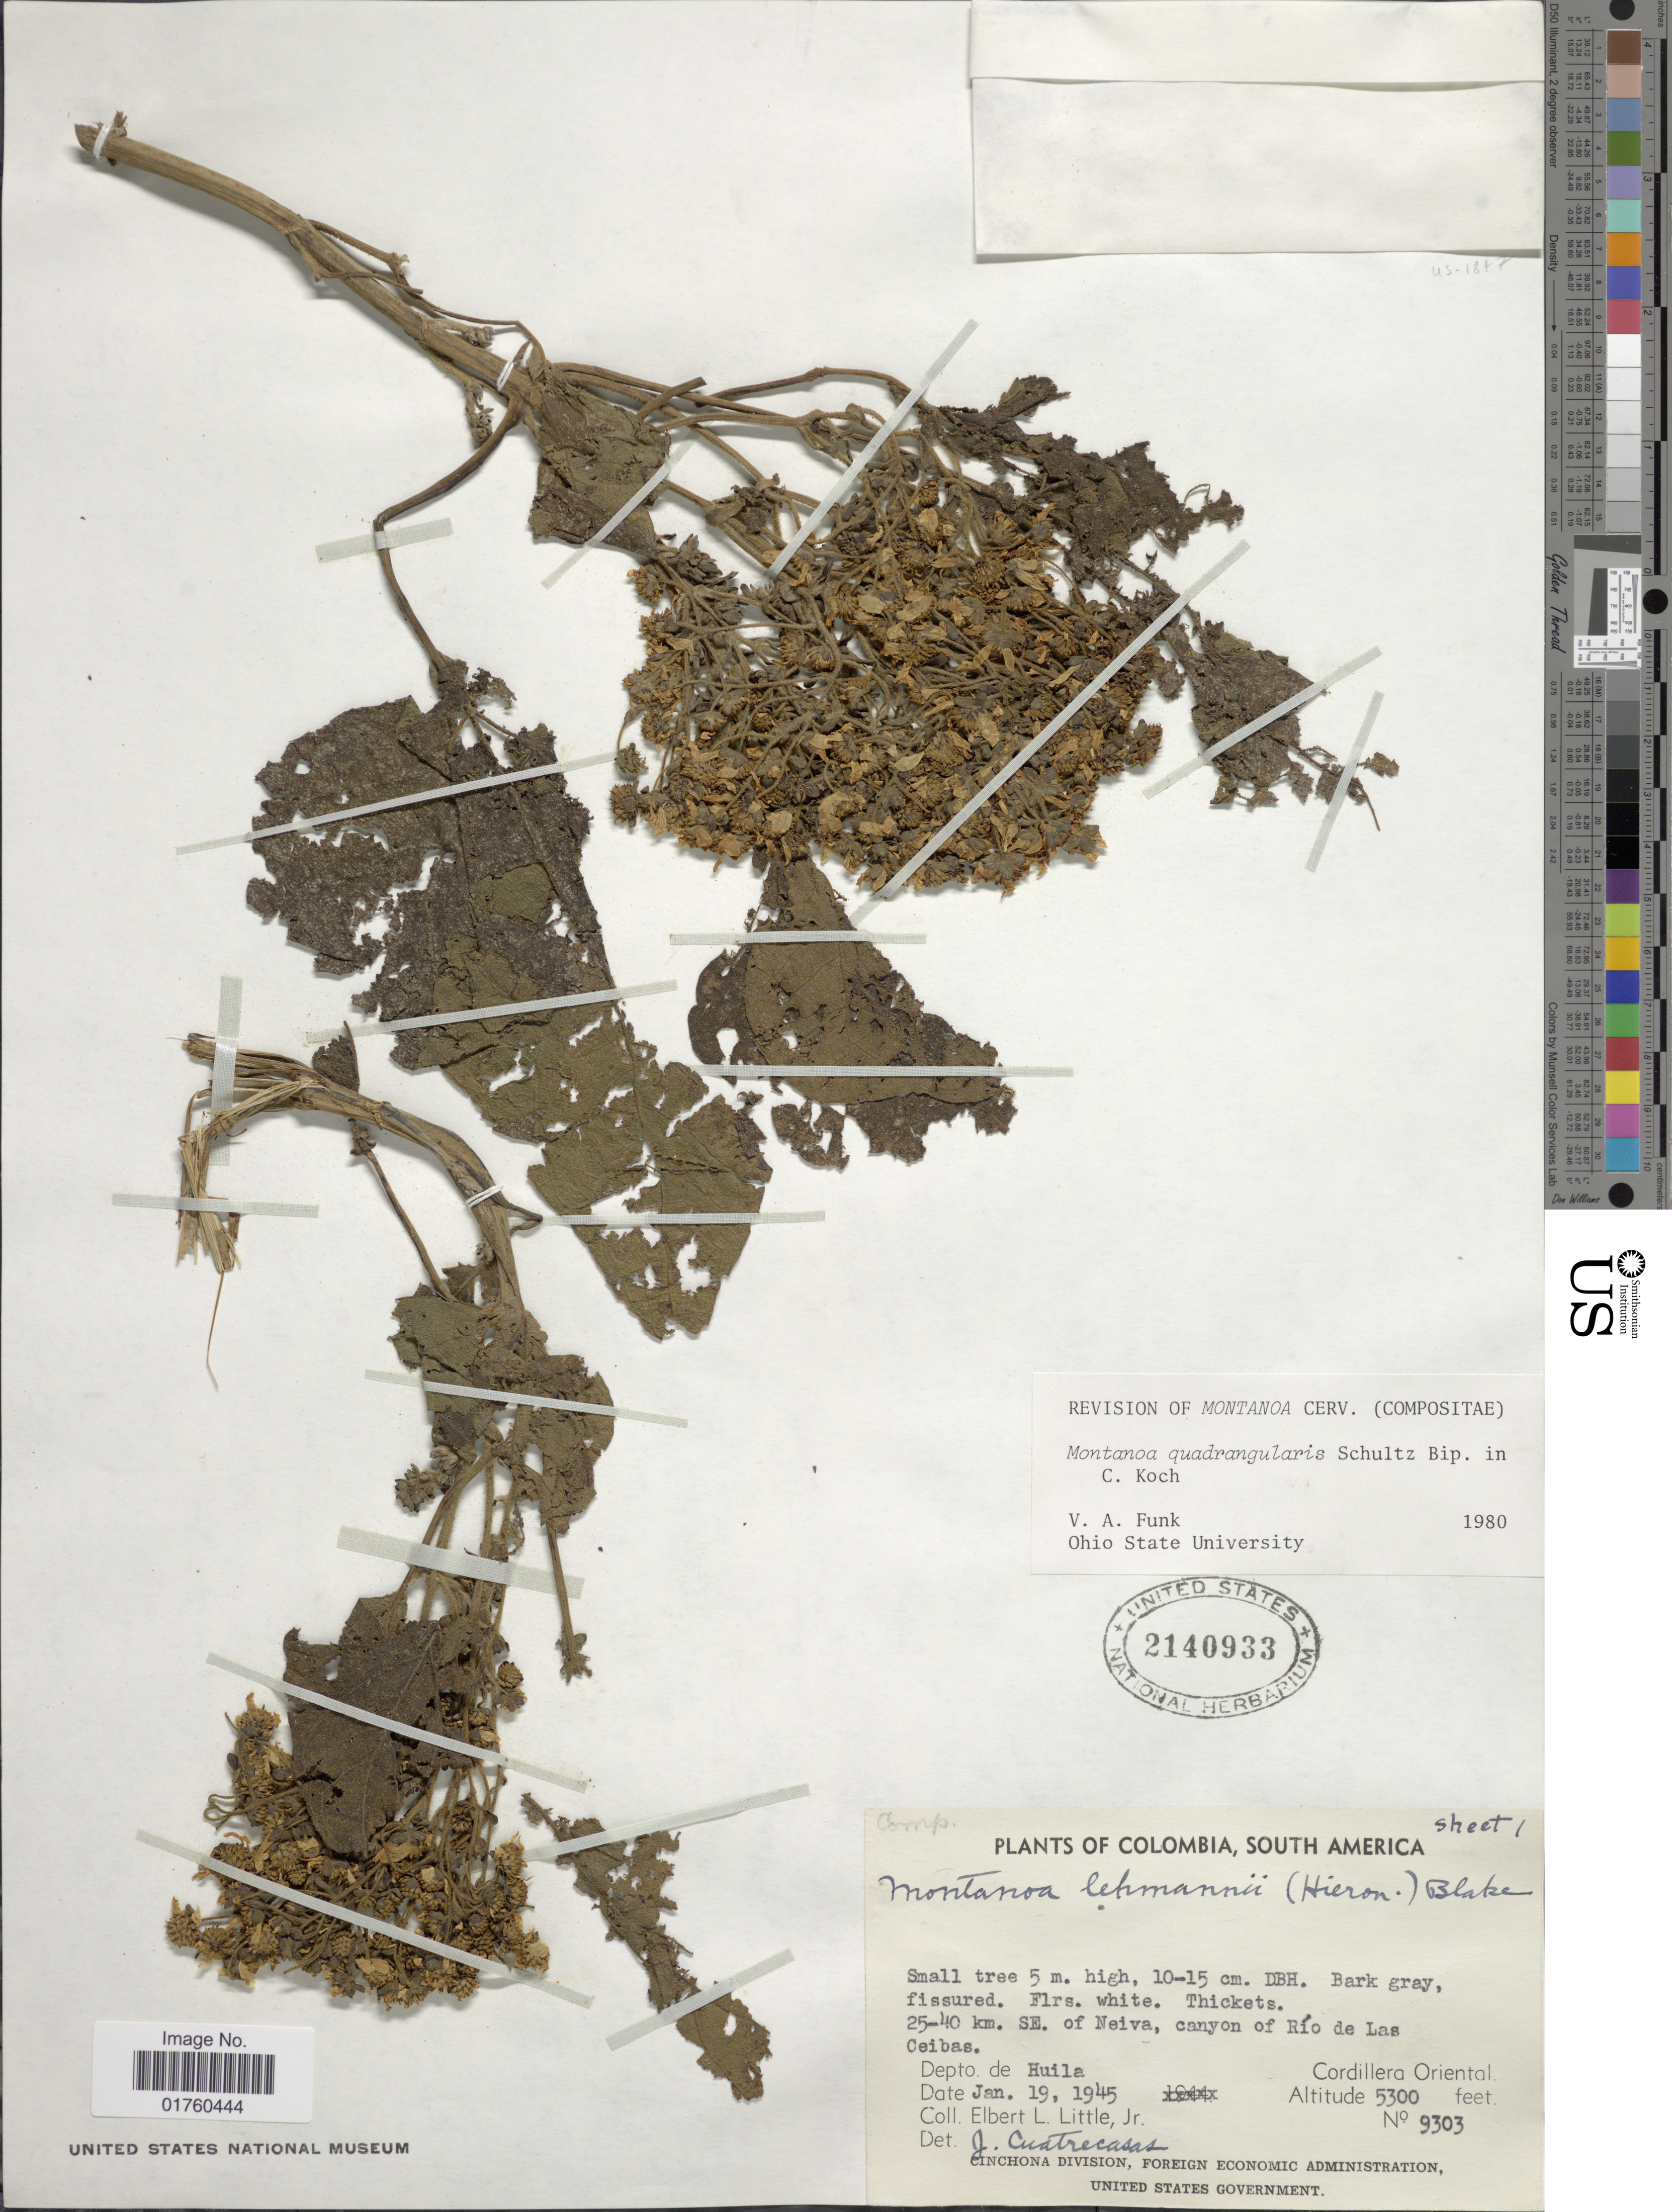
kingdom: Plantae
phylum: Tracheophyta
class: Magnoliopsida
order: Asterales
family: Asteraceae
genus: Montanoa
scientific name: Montanoa quadrangularis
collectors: E. L. Little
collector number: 9303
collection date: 1945-01-19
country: Colombia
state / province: Huila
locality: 25-40 km. SE. of Neiva, canyon of Rio de Las Ceibas. Depto. de Huila Cordillera Oriental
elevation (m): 1615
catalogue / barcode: US 2140933